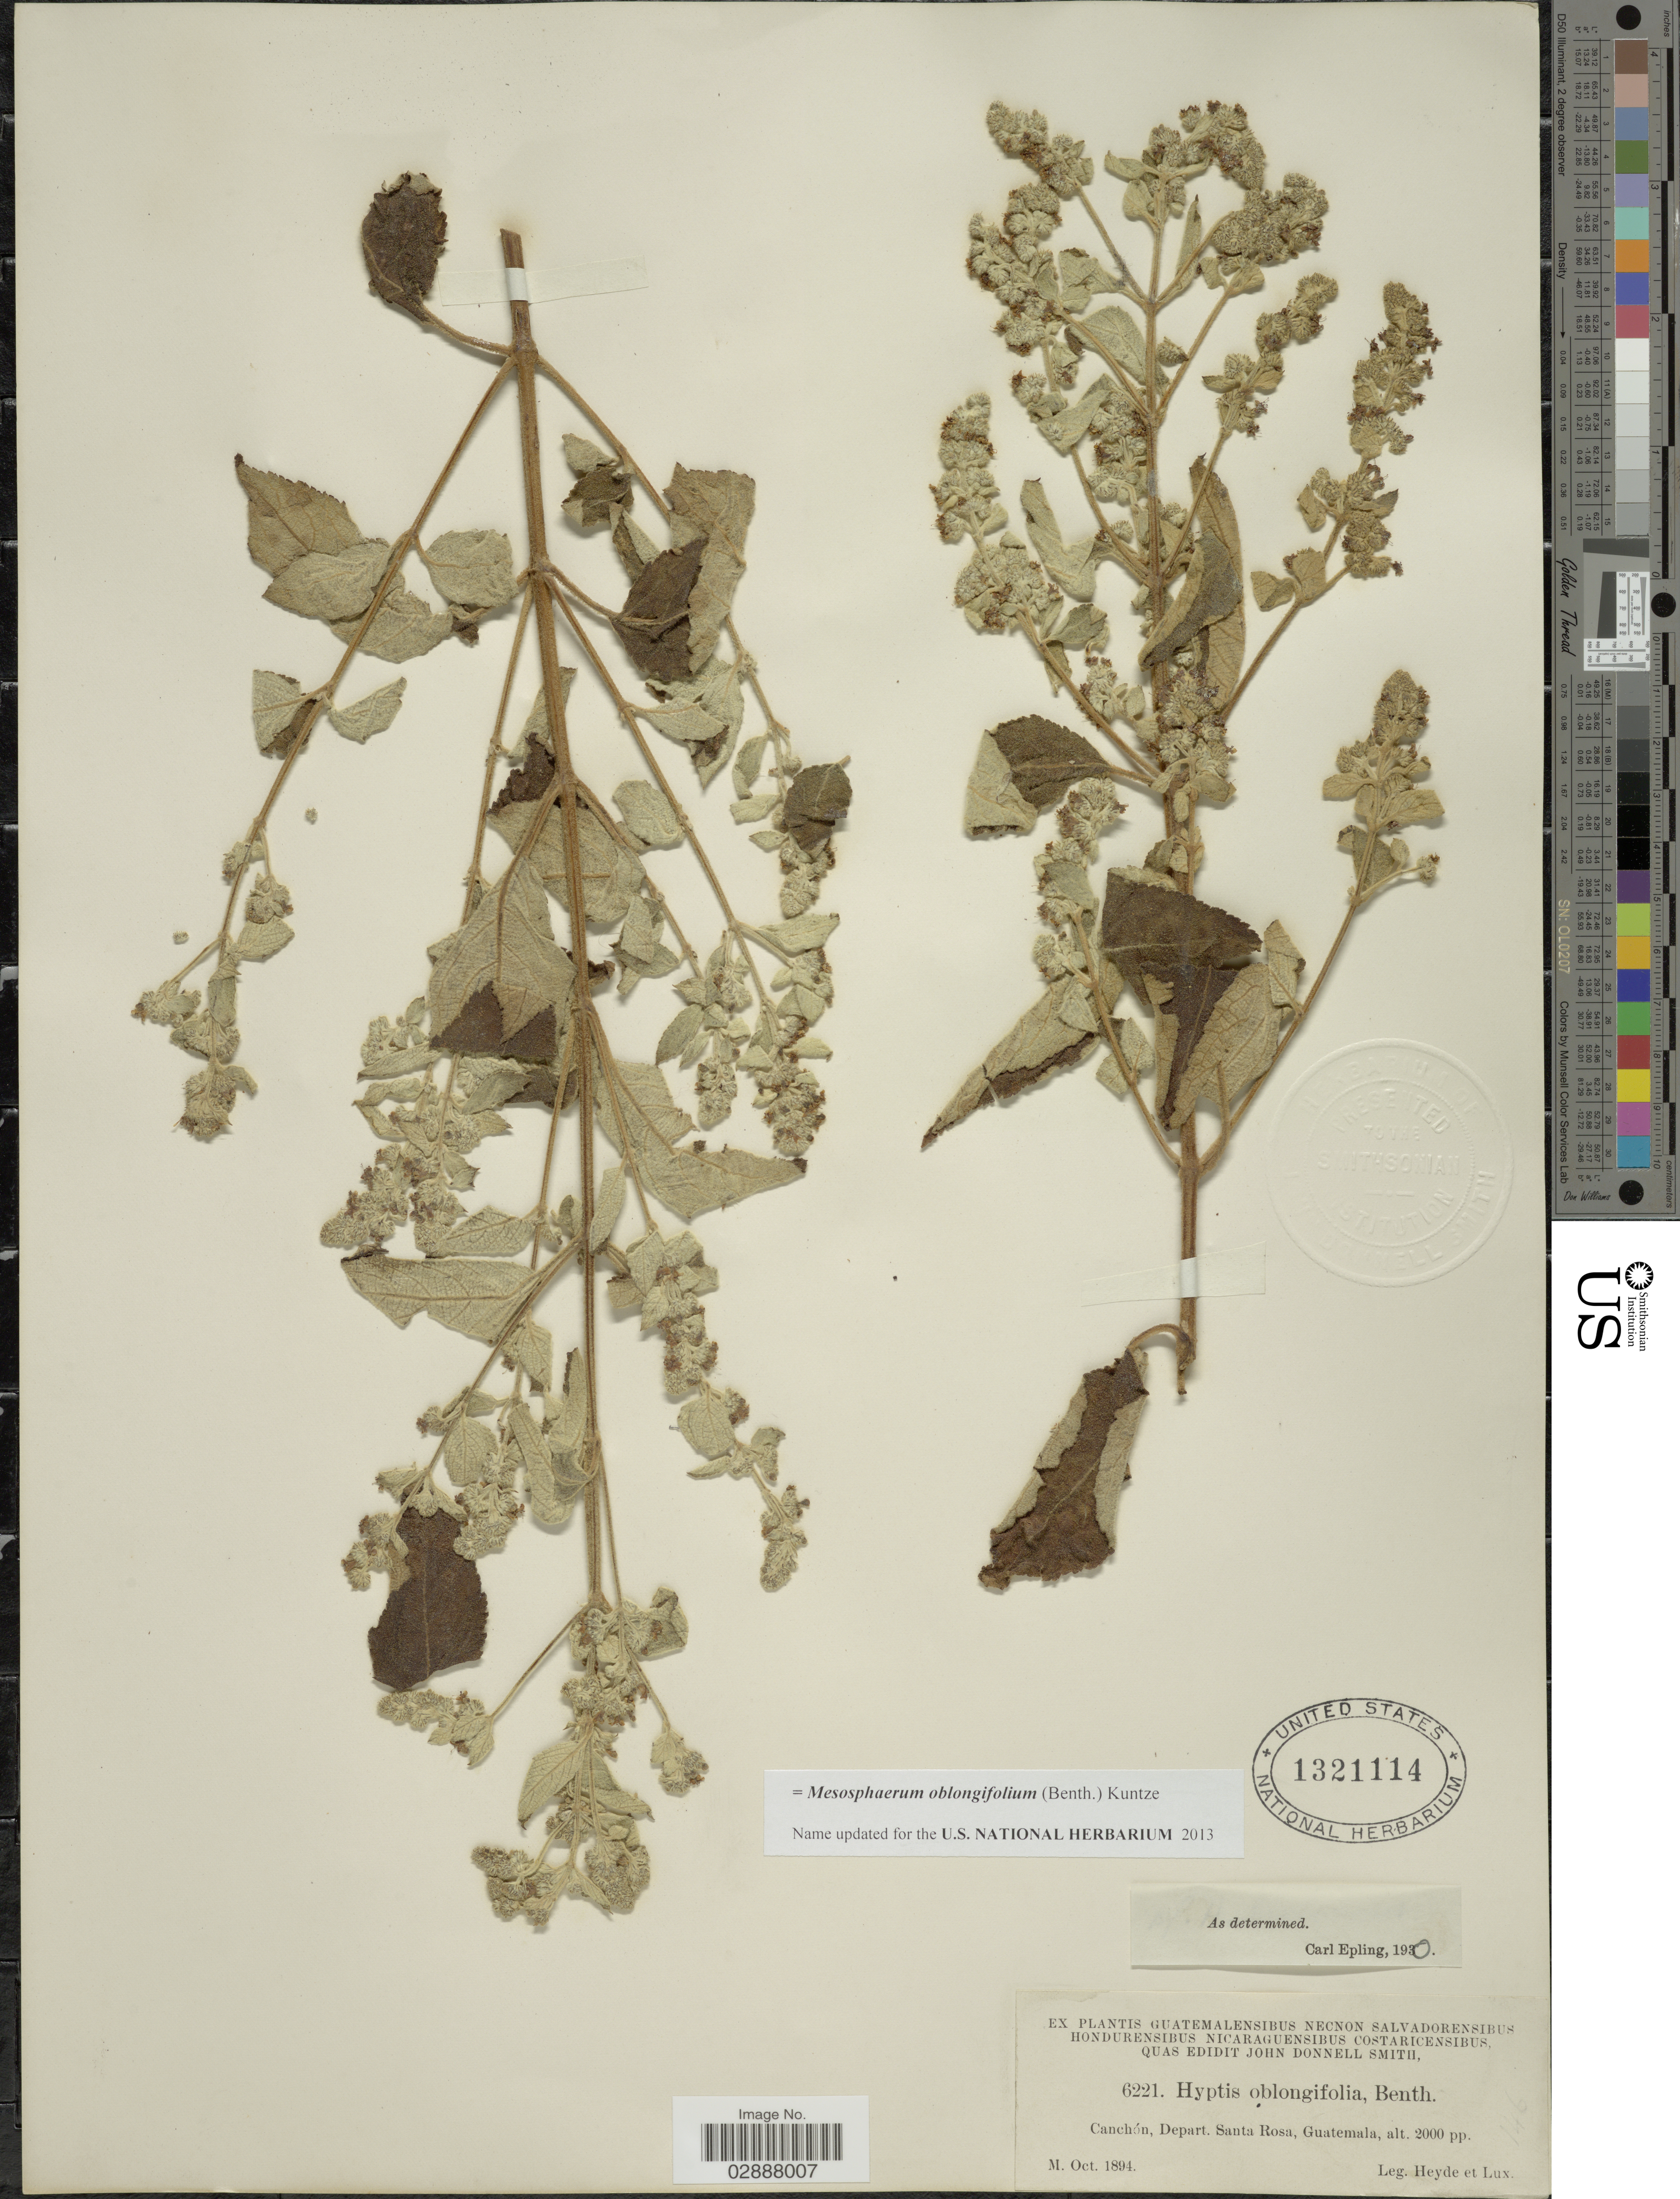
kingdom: Plantae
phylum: Tracheophyta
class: Magnoliopsida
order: Lamiales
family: Lamiaceae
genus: Mesosphaerum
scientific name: Mesosphaerum oblongifolium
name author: (Benth.) Kuntze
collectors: Heyde & Lux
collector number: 6221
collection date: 1894-10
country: Guatemala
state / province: Santa Rosa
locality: Canchón, Depart. Santa Rosa.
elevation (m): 610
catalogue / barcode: US 1321114